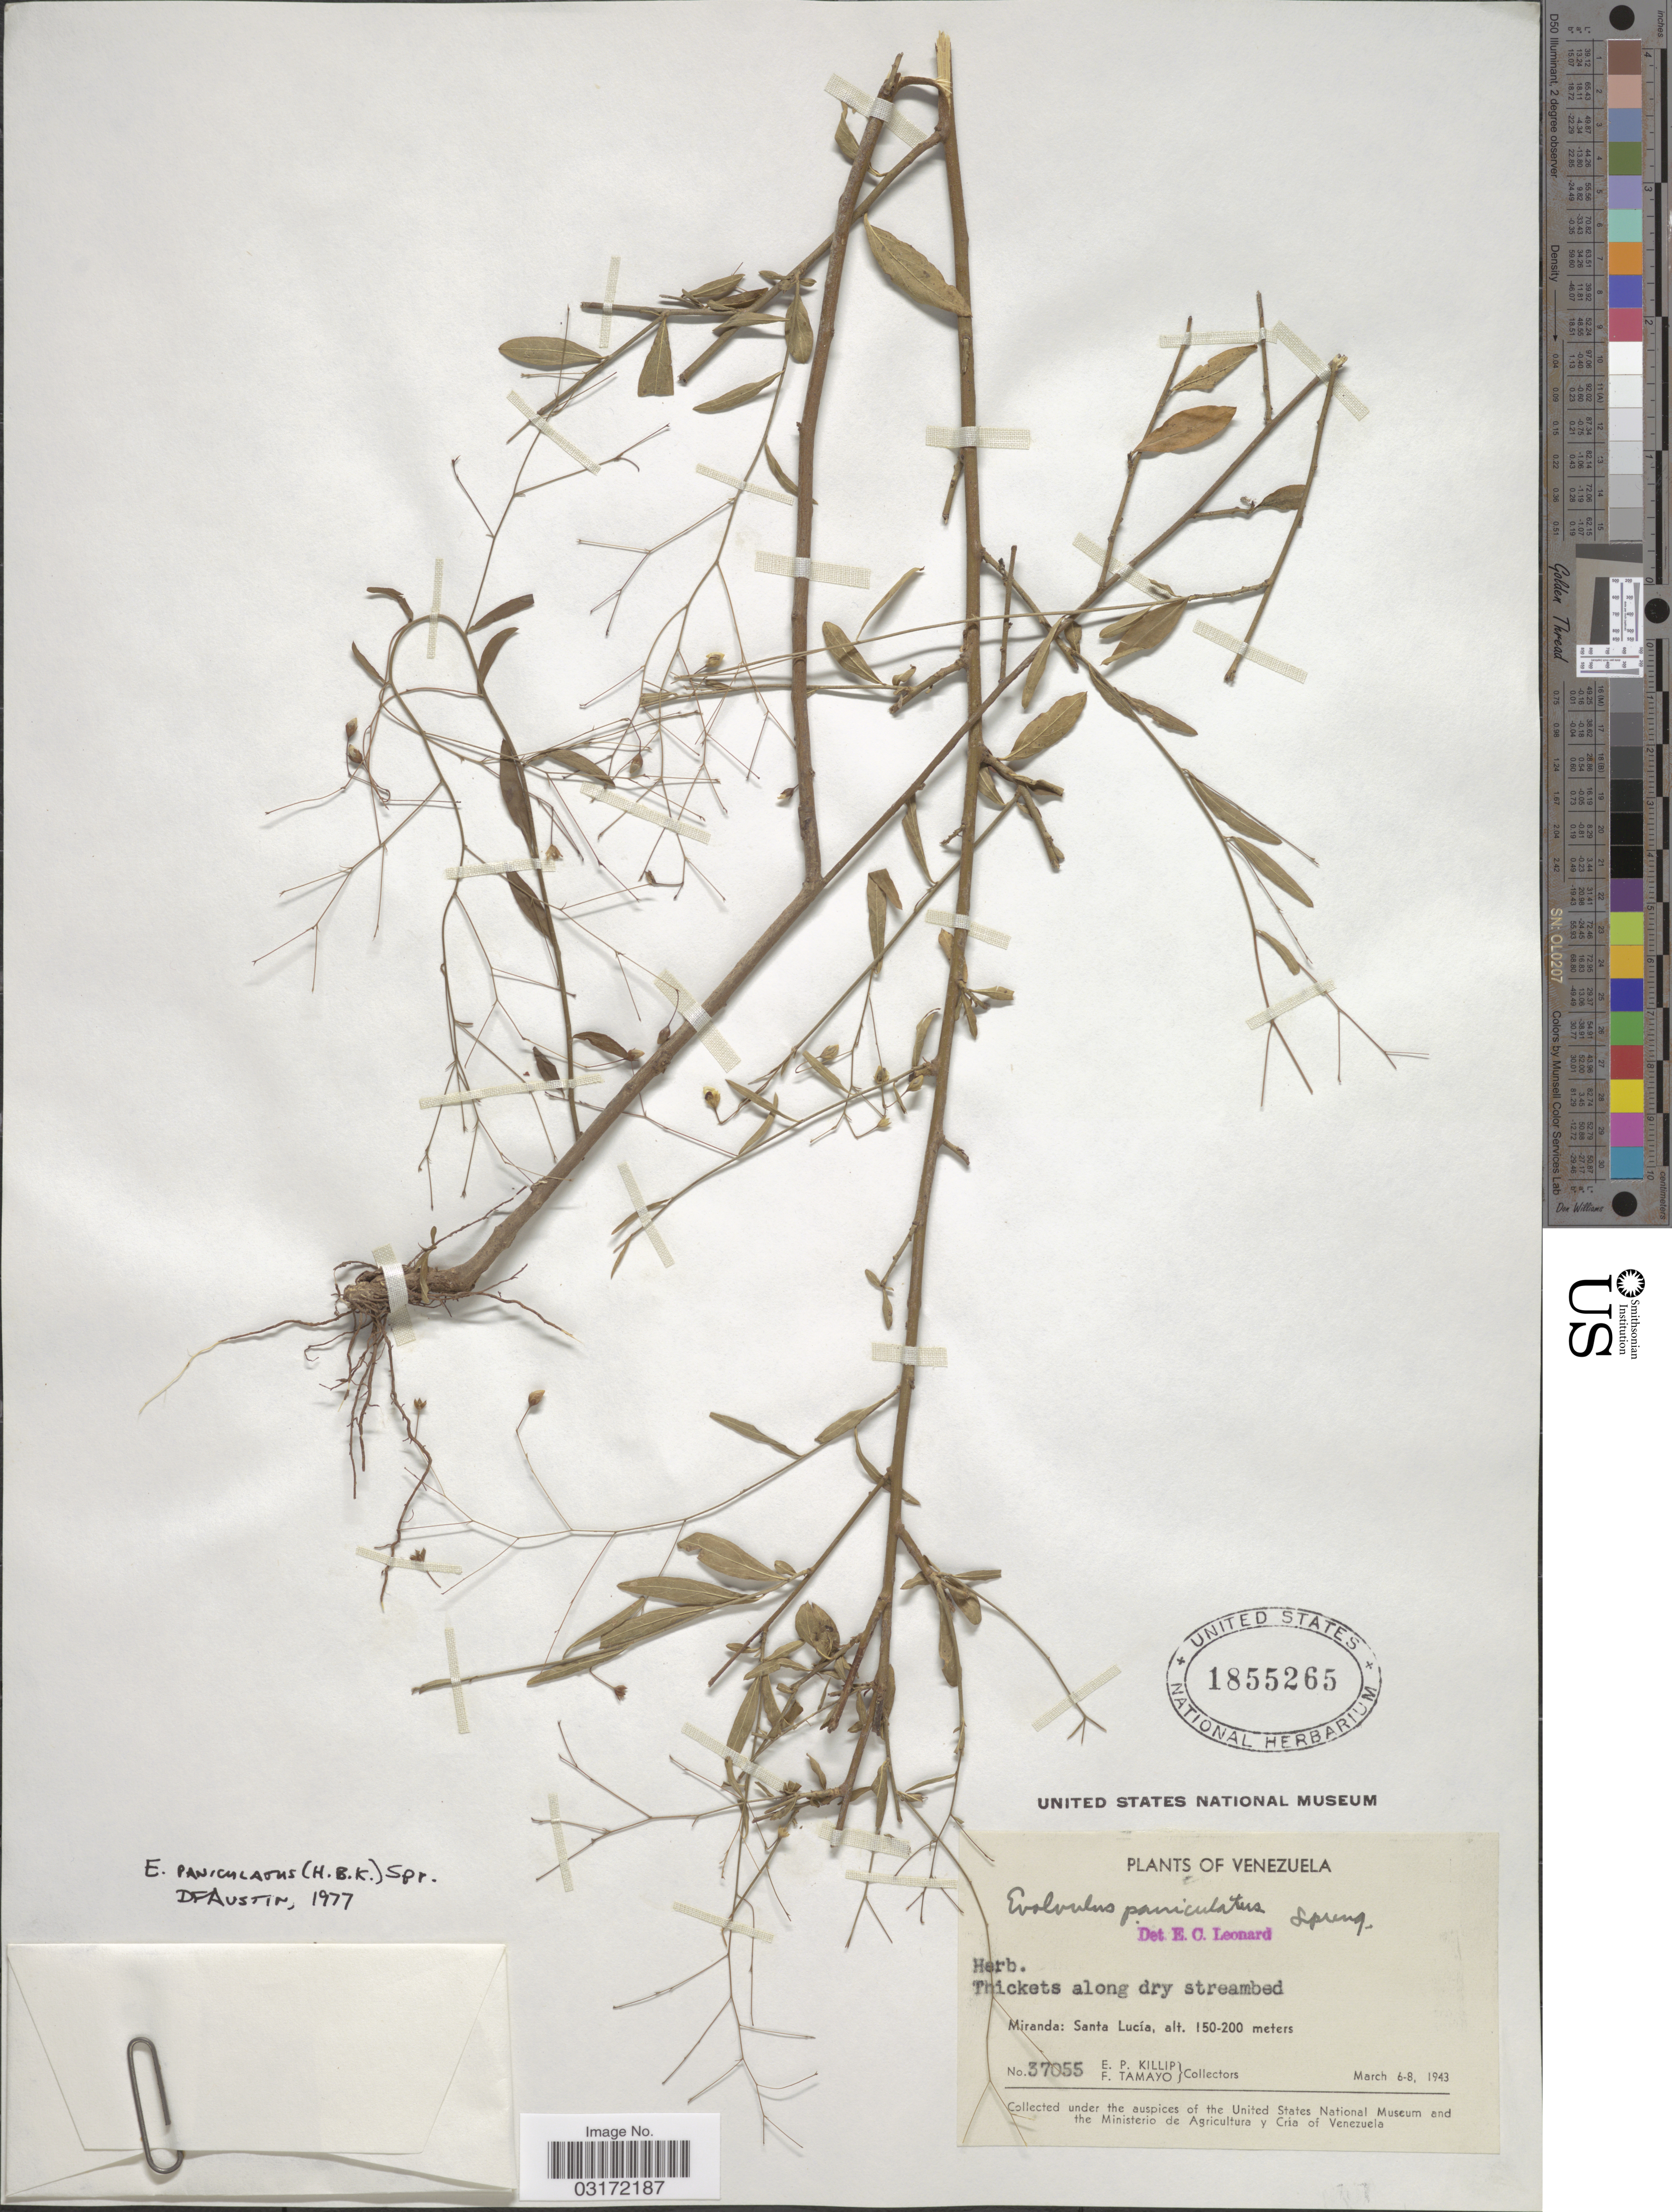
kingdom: Plantae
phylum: Tracheophyta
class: Magnoliopsida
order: Solanales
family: Convolvulaceae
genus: Evolvulus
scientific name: Evolvulus paniculatus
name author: (Bonpl.) Spreng.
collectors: E. P. Killip & F. Tamayo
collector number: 37055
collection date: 1943-03-06/1943-03-08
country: Venezuela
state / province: Miranda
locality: Santa Lucía.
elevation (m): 150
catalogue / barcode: US 1855265